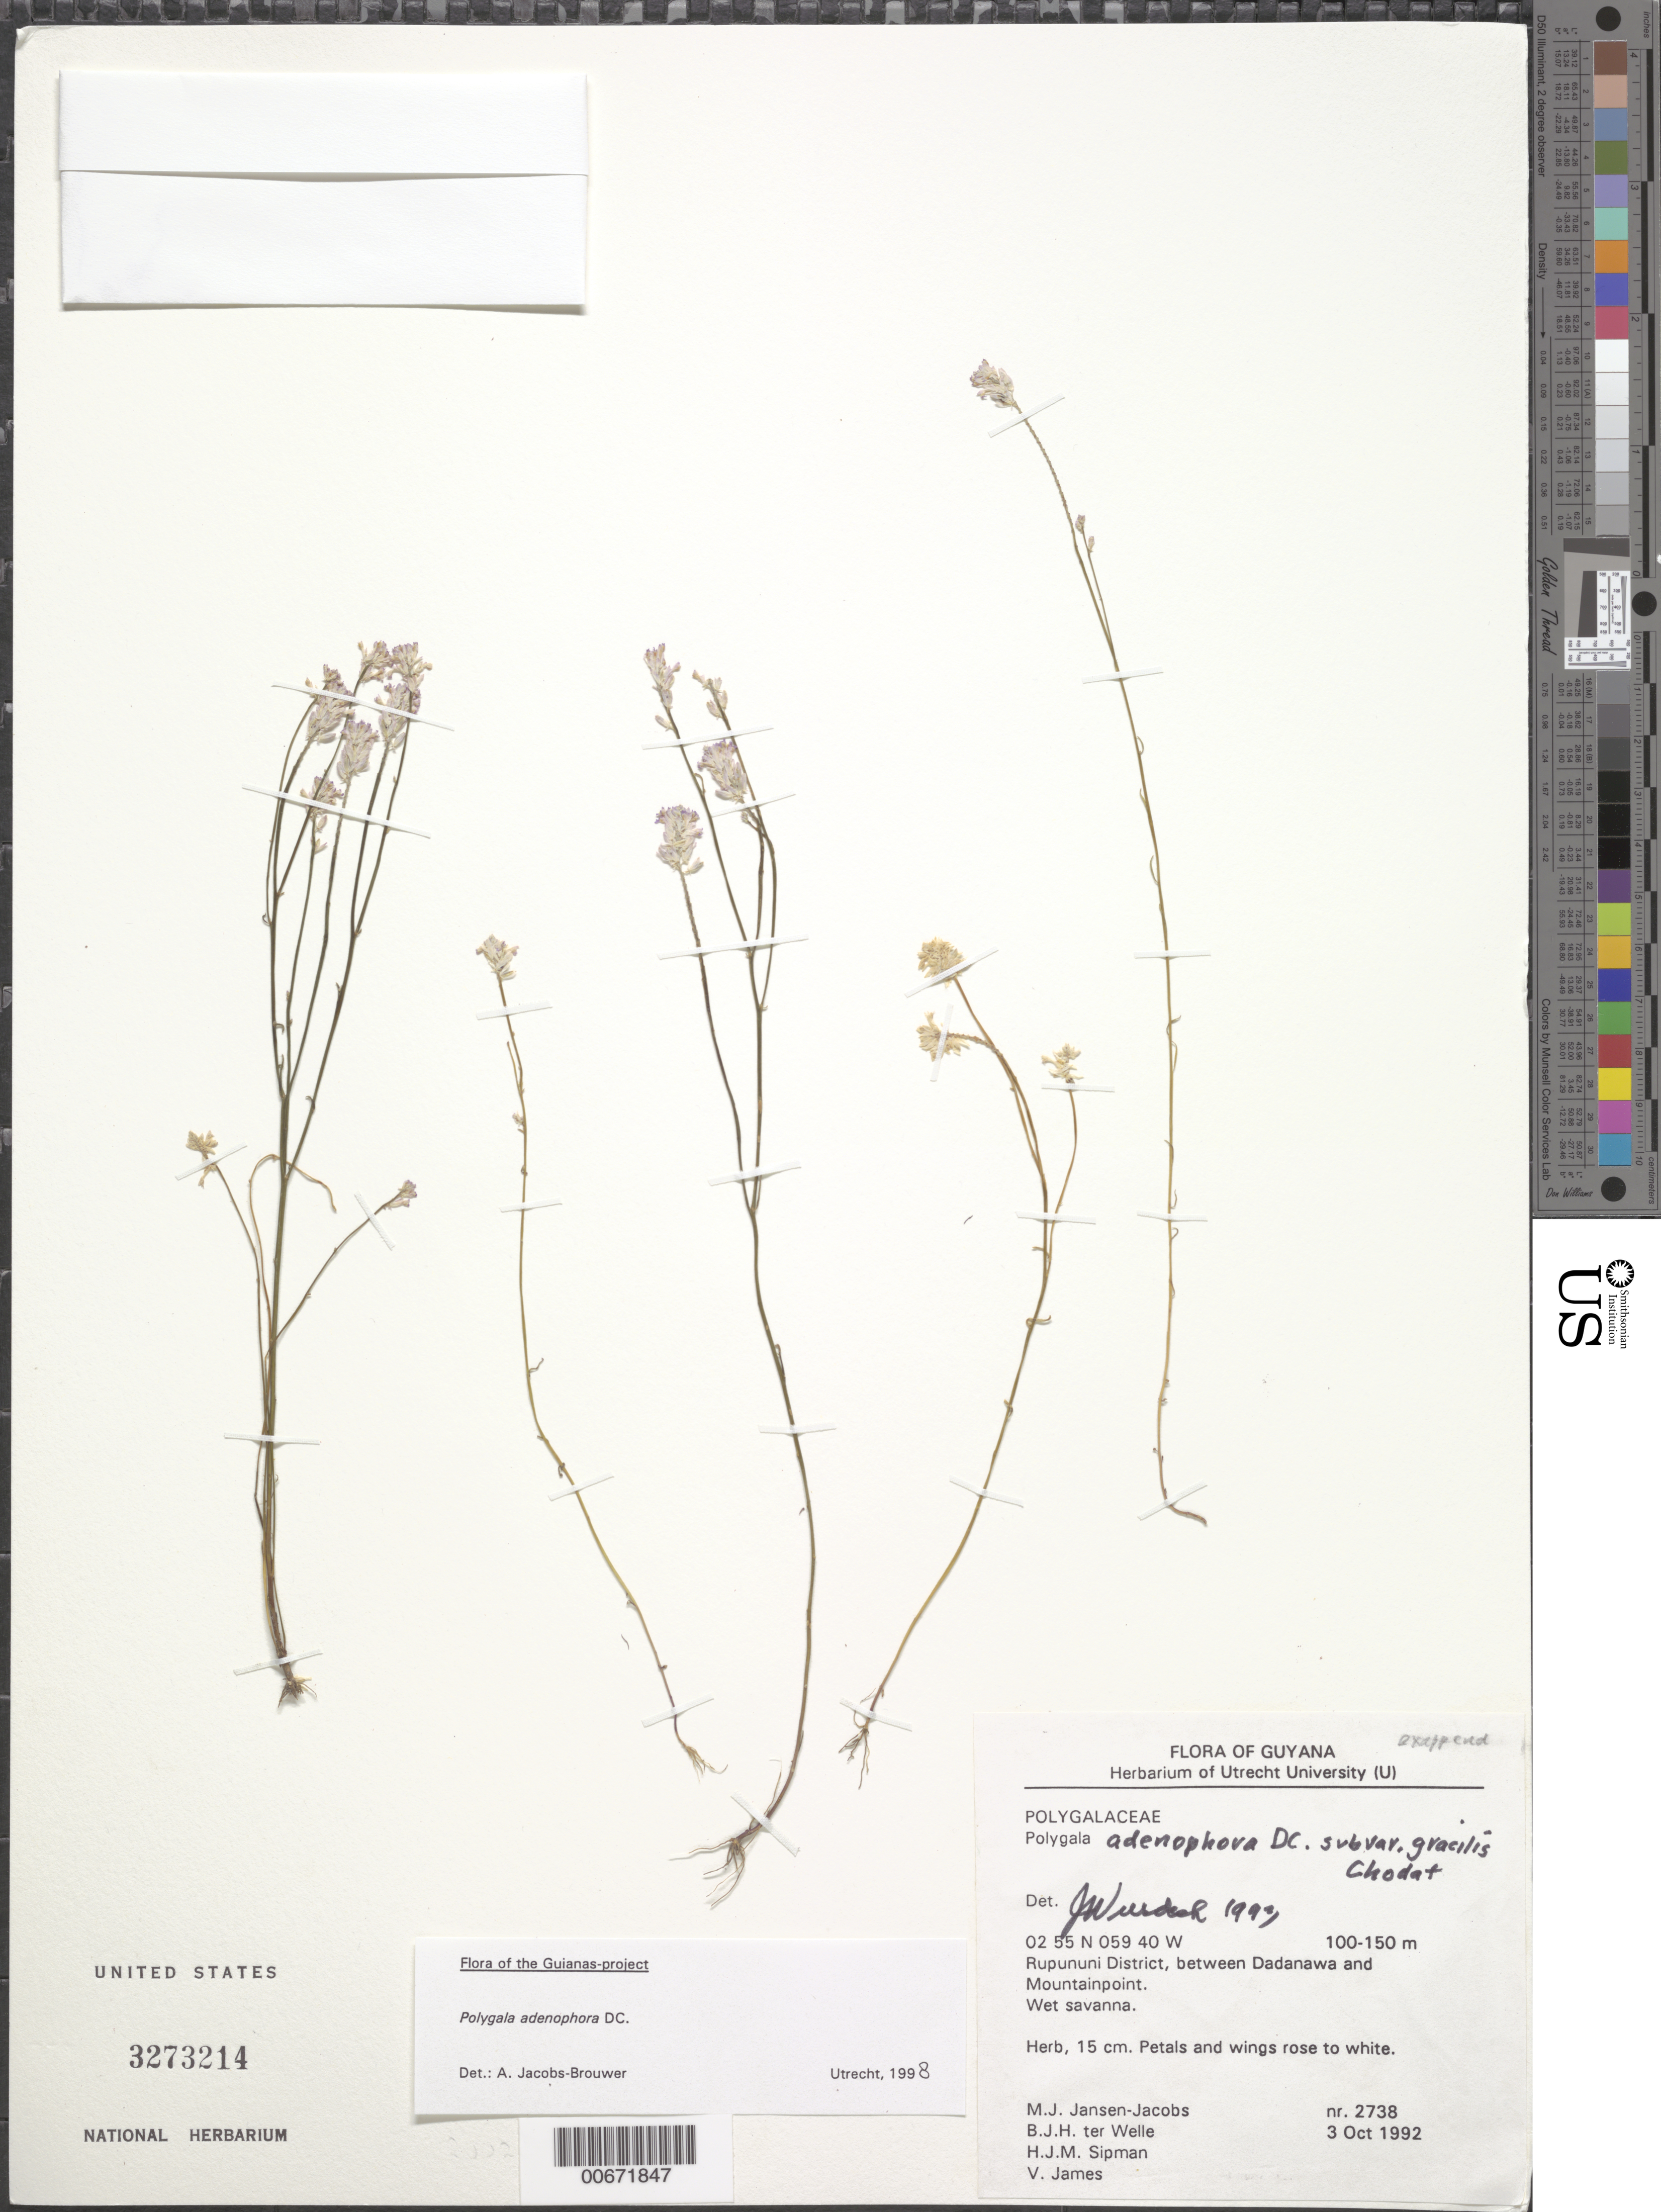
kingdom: Plantae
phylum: Tracheophyta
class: Magnoliopsida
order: Fabales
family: Polygalaceae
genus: Polygala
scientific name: Polygala adenophora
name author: DC.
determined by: Jacobs-Brouwer, A.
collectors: M. J. Jansen-Jacobs, B. Welle, H. J. M. Sipman & V. James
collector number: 2738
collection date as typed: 3-Oct-92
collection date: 1992-10-03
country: Guyana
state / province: U. Takutu-U. Essequibo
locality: Rupununi District, between Dadanawa and Mountainpoint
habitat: Wet savanna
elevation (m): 100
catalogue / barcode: US 3273214